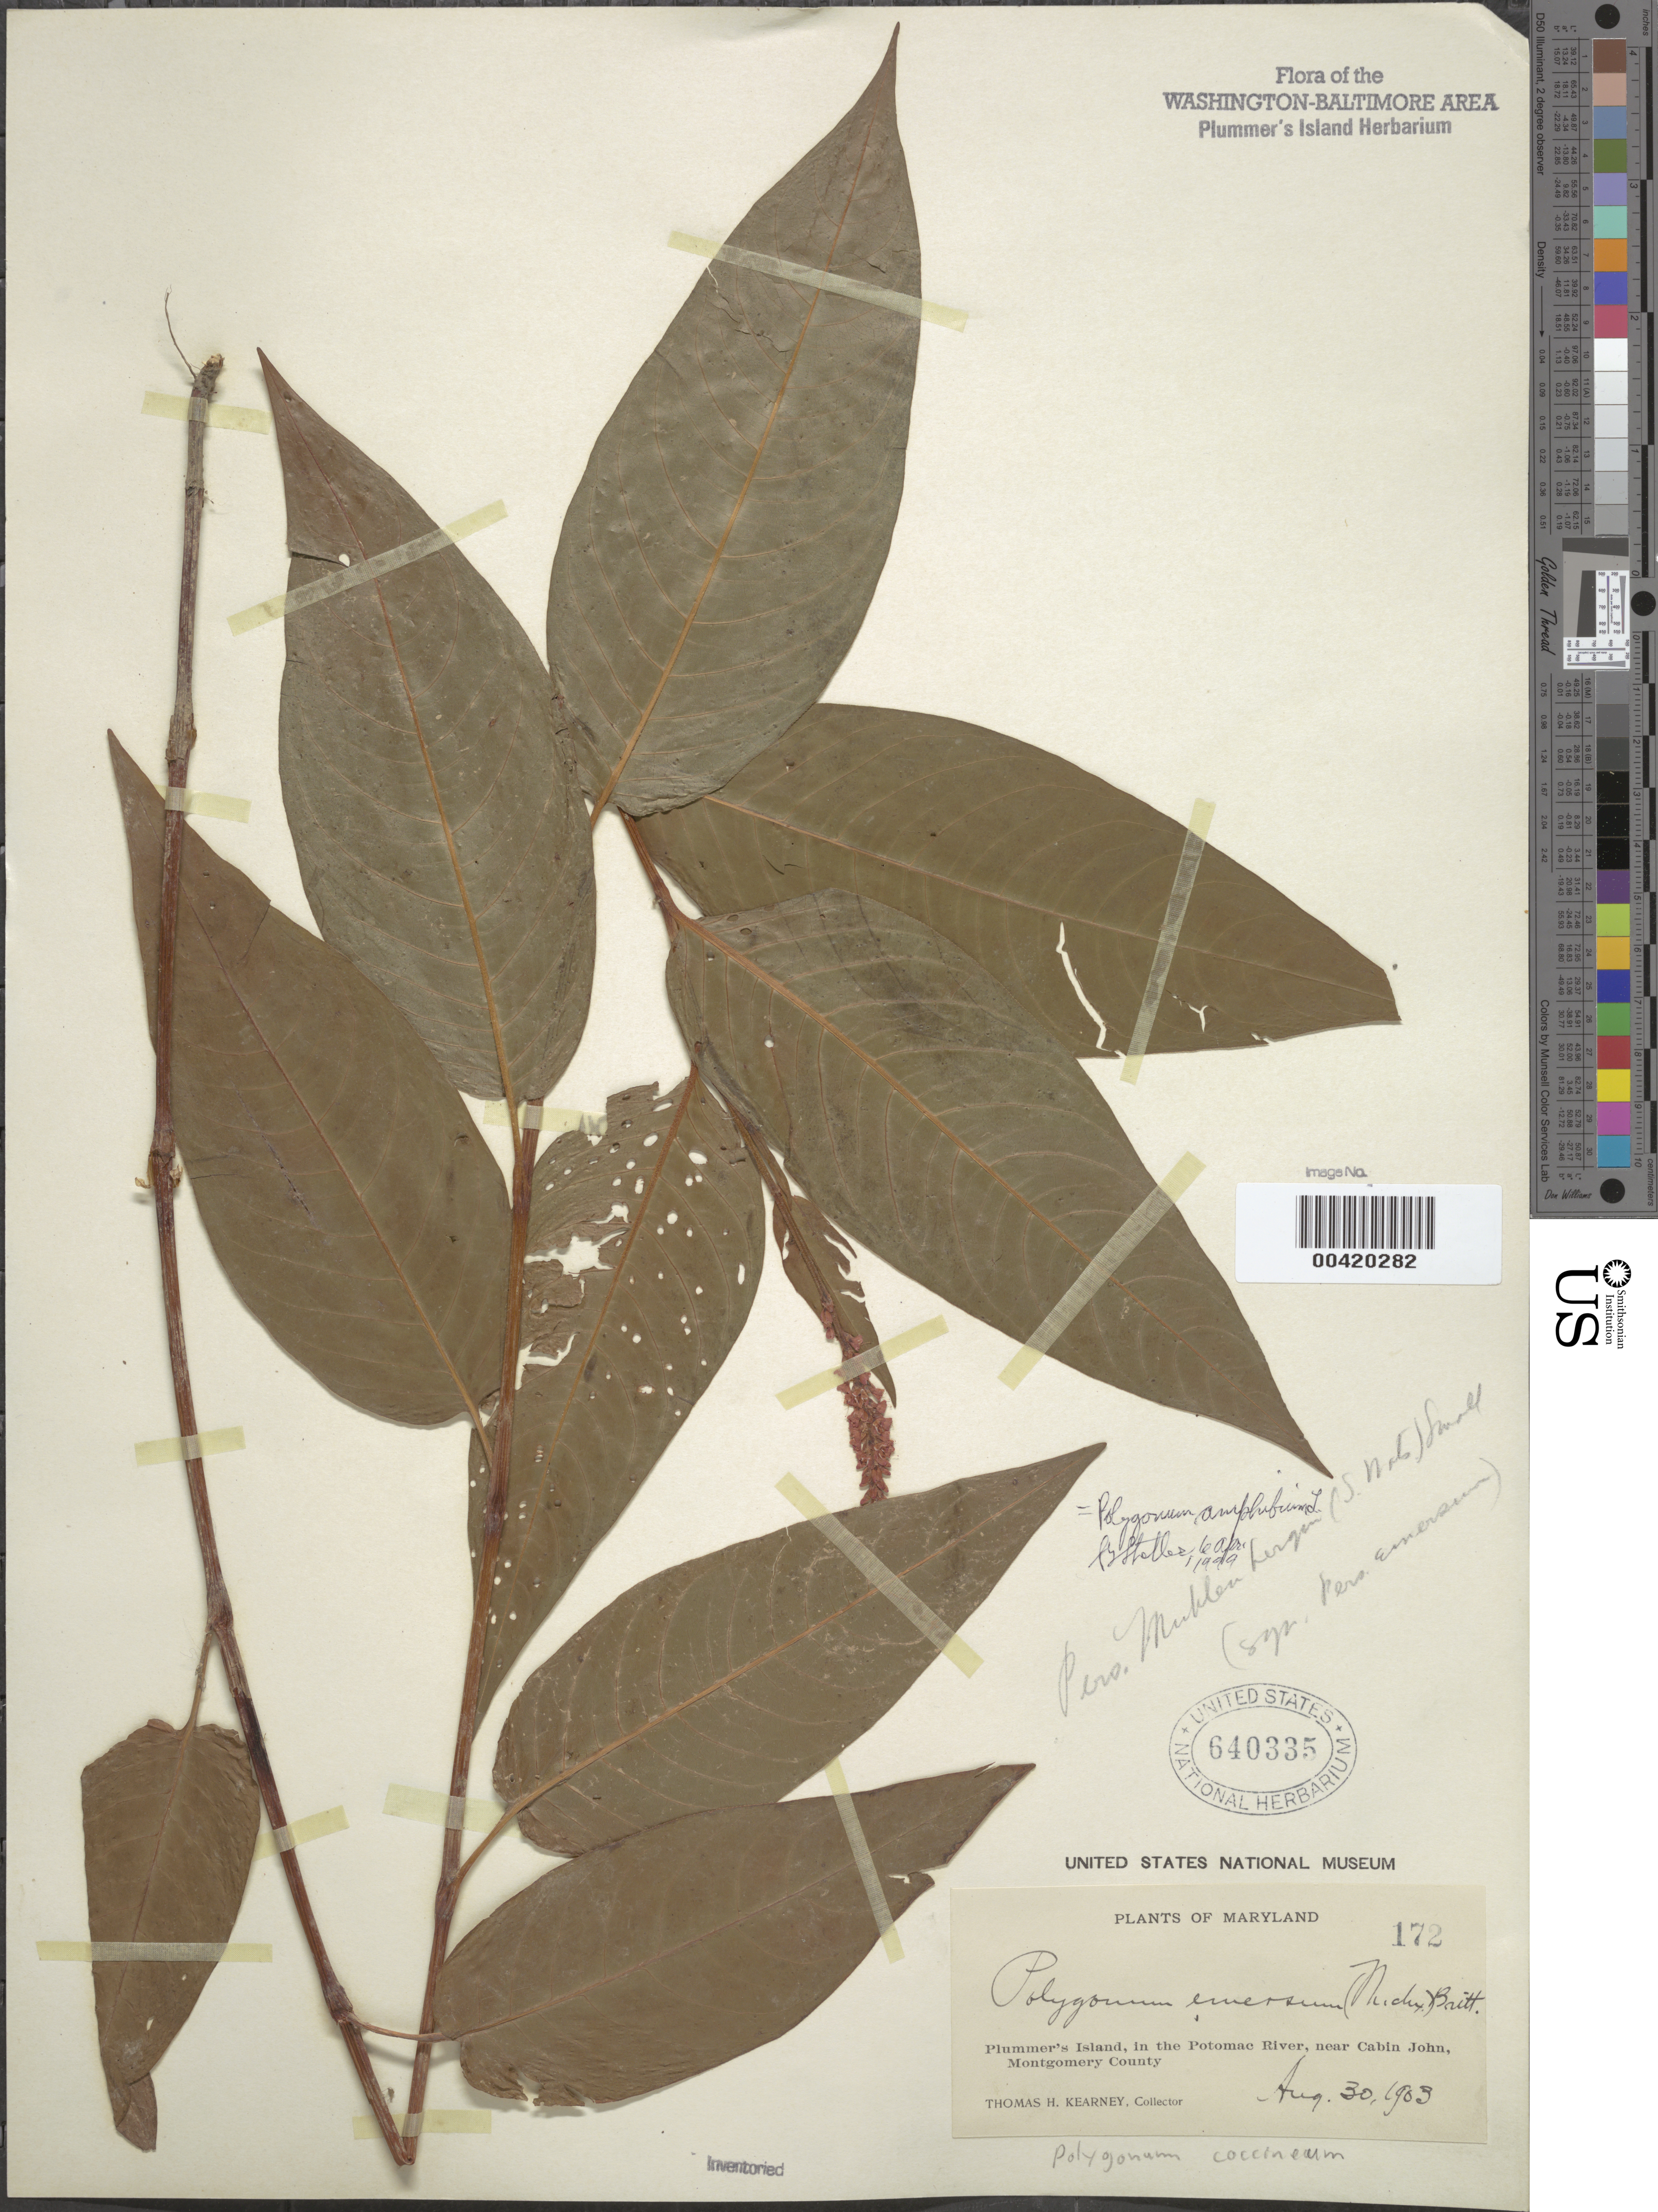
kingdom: Plantae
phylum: Tracheophyta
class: Magnoliopsida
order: Caryophyllales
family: Polygonaceae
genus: Persicaria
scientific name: Persicaria coccinea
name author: (Muhl. ex Willd.) Greene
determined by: Atha, D. E.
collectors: T. H. Kearney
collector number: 172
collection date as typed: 30 Aug 1903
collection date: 1903-08-30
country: United States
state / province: Maryland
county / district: Montgomery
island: Plummers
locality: Plummer's Island Plummers Island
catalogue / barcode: US 640335